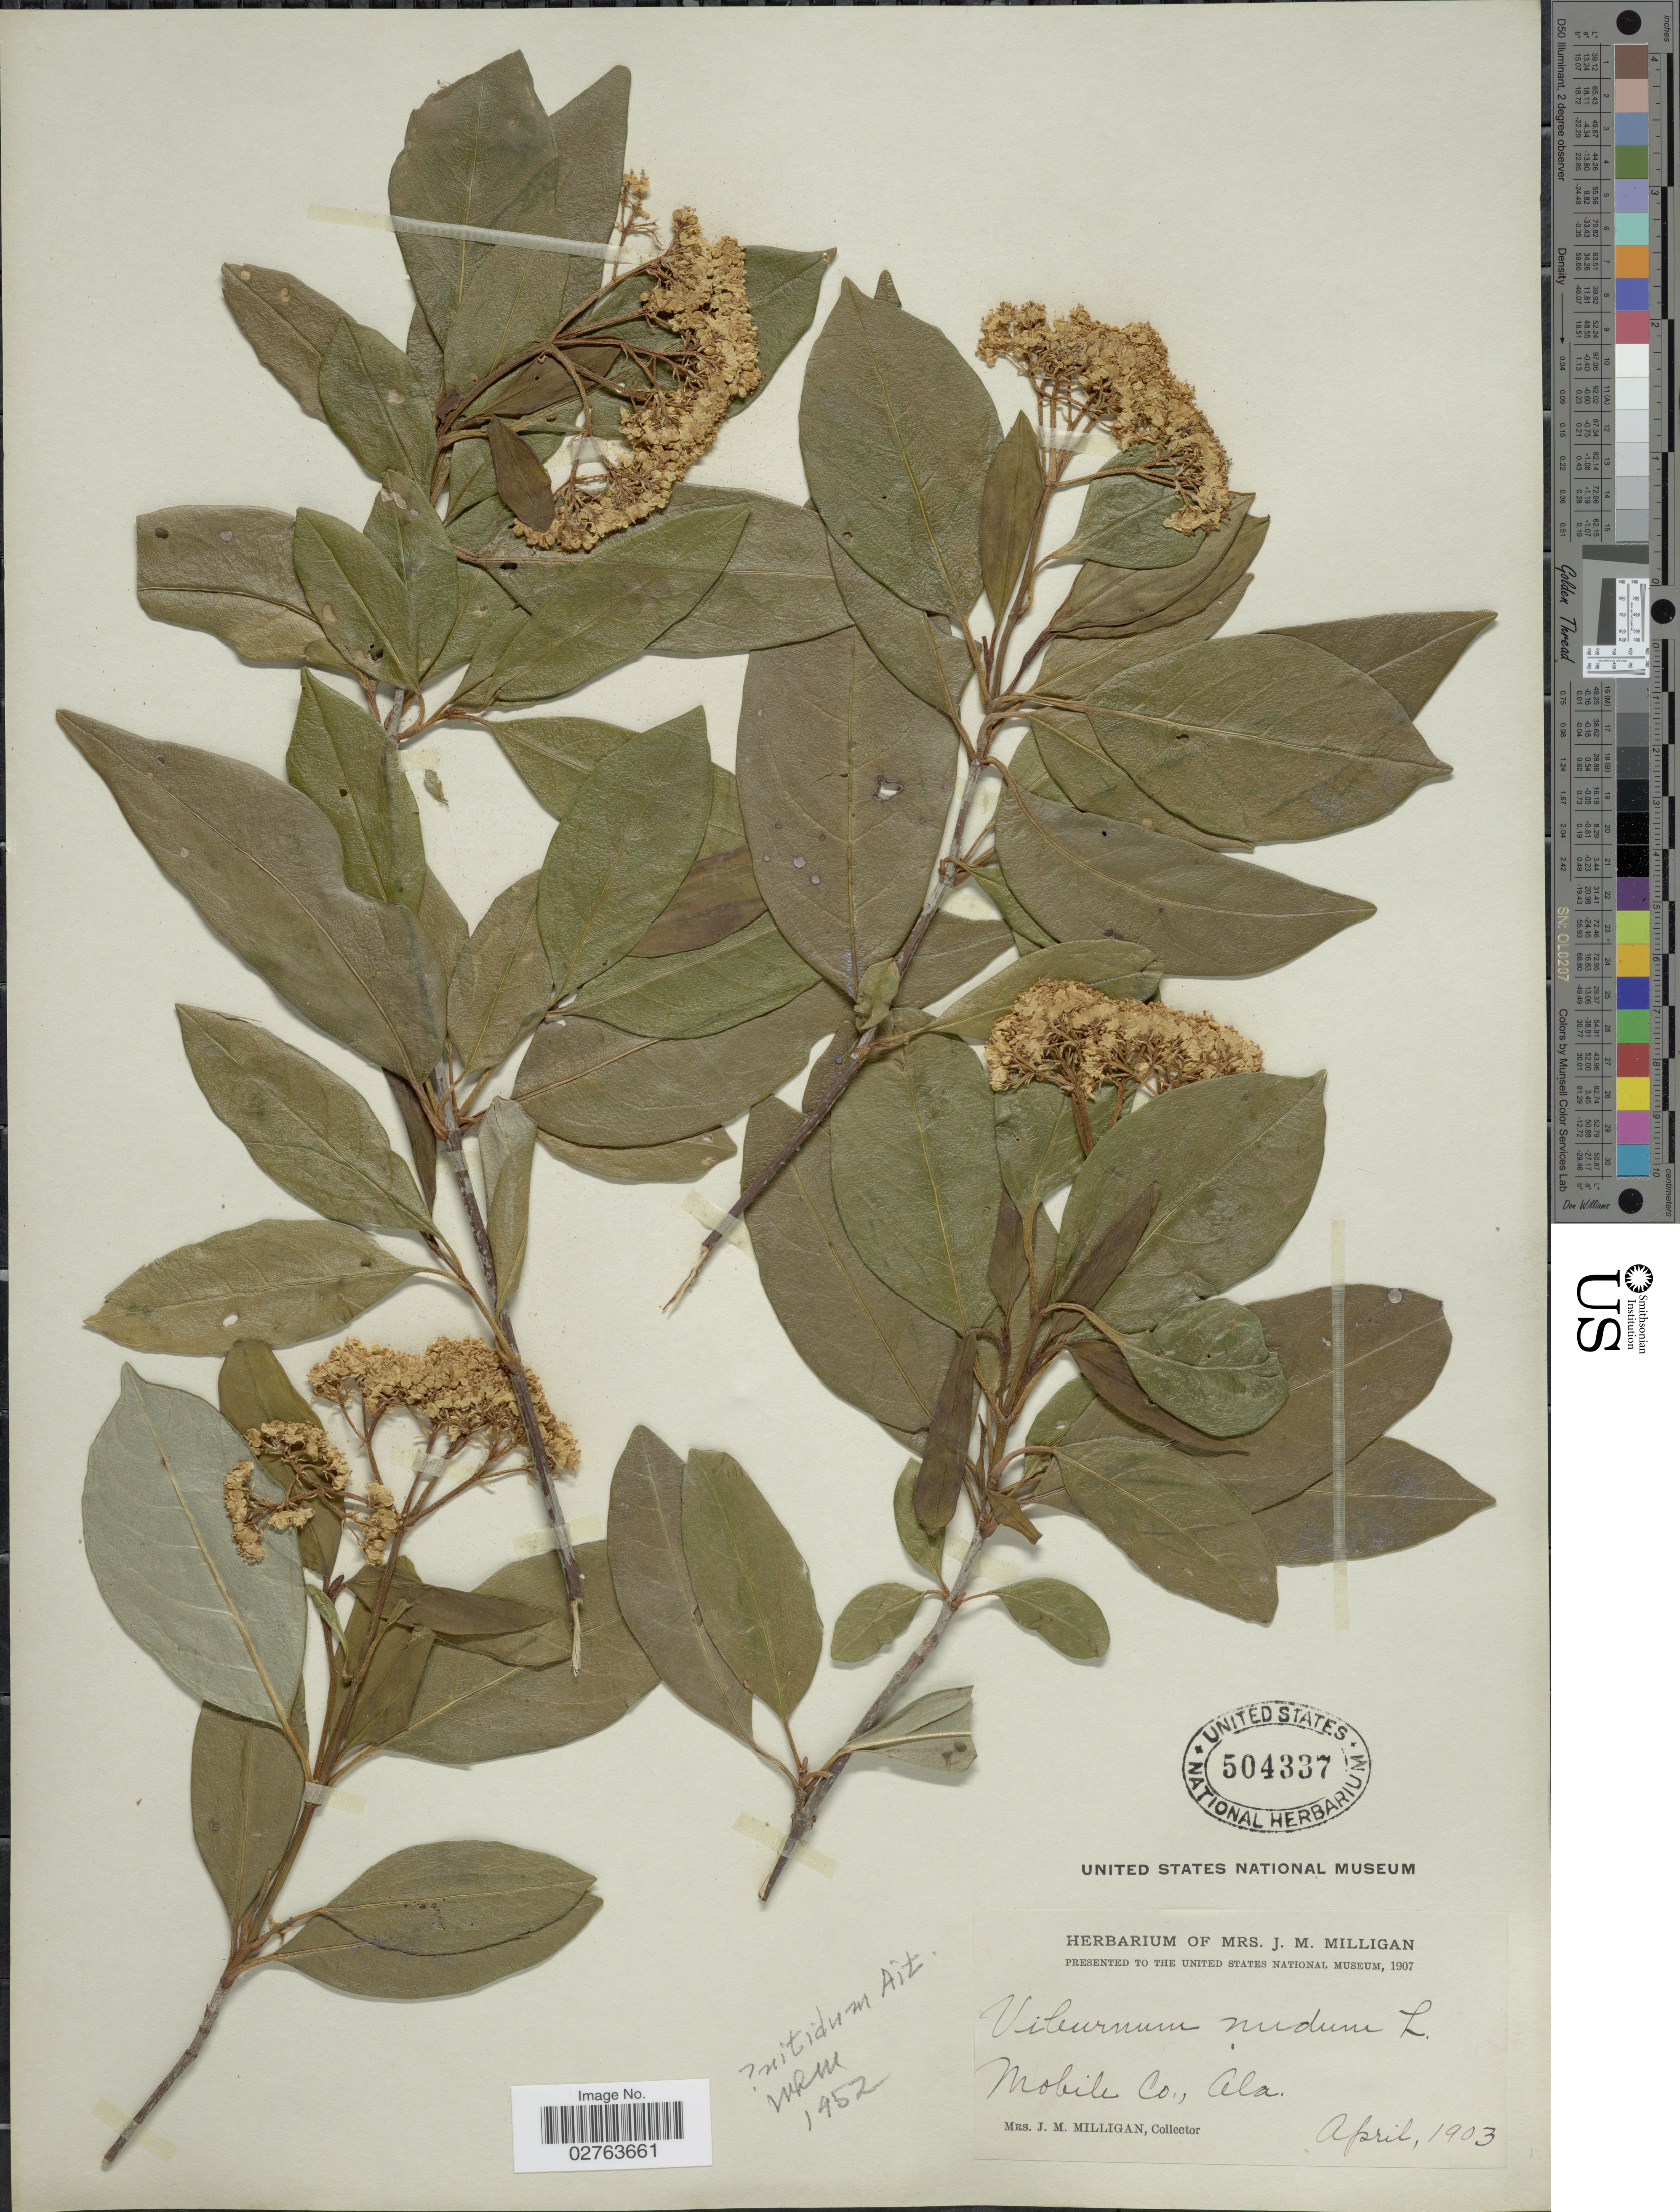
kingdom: Plantae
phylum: Tracheophyta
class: Magnoliopsida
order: Dipsacales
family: Viburnaceae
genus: Viburnum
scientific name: Viburnum nitidum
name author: Aiton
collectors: J. Milligan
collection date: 1903-04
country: United States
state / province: Alabama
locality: Mobile Co.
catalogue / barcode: US 504337